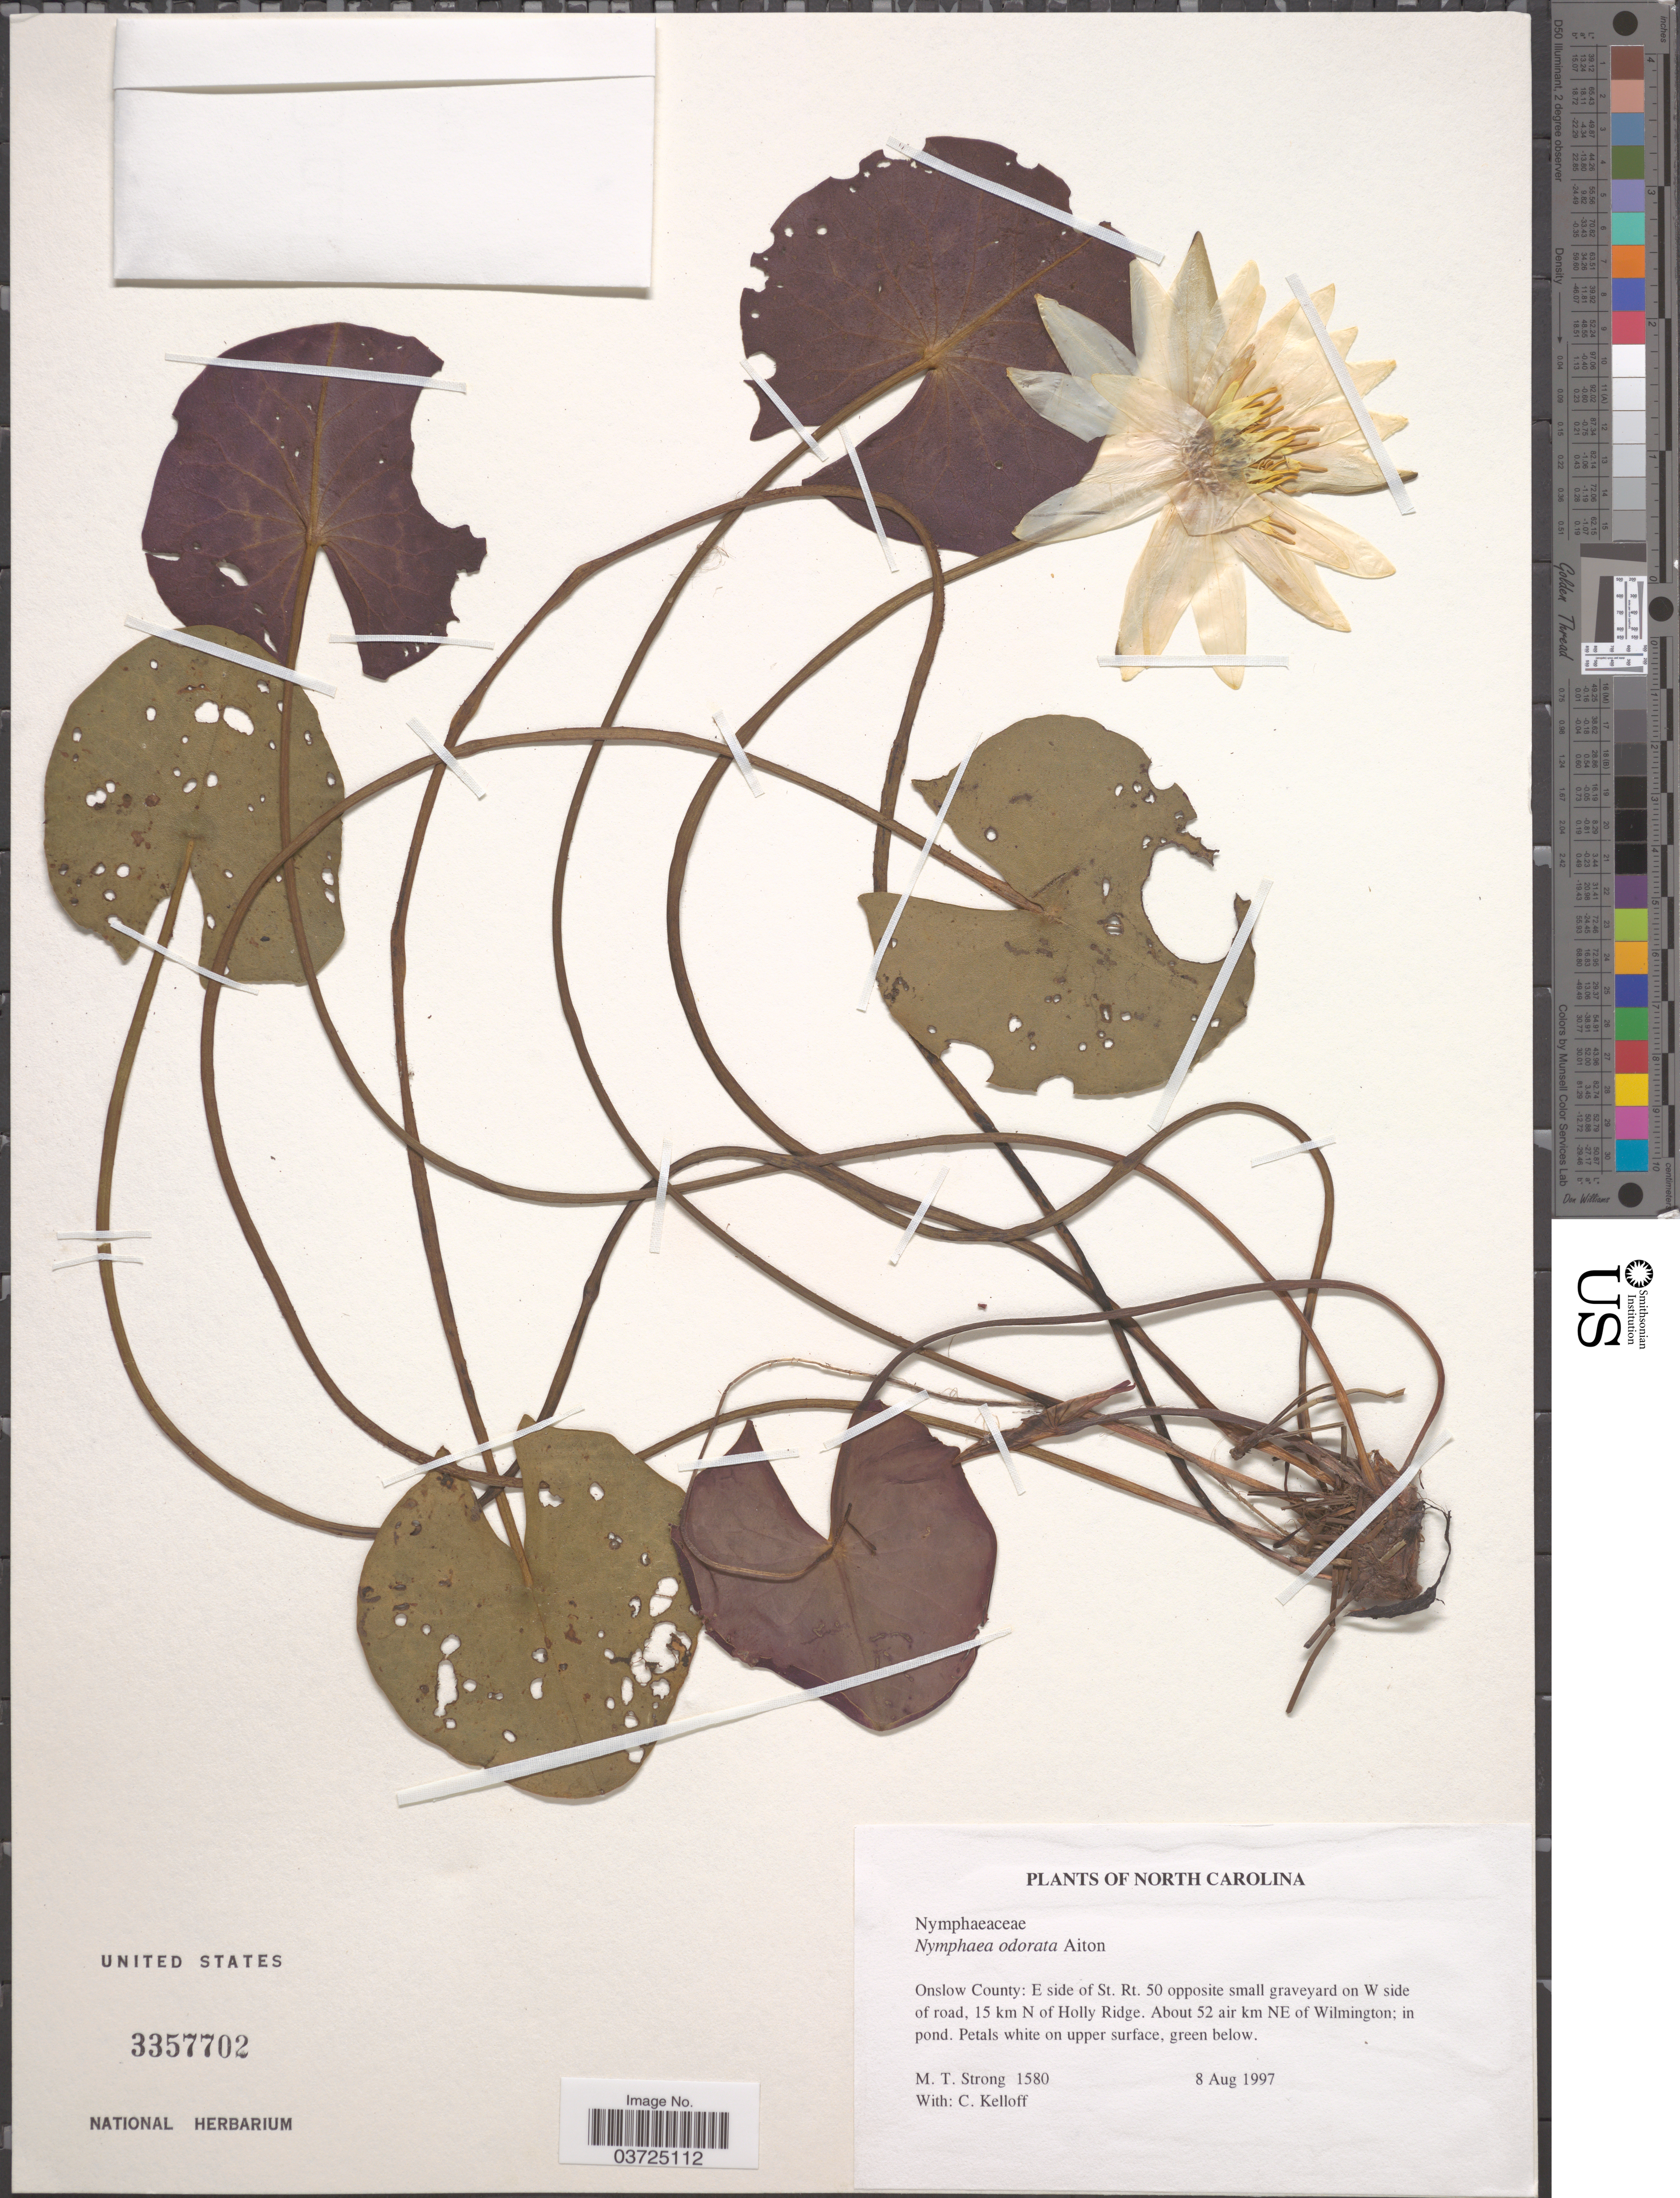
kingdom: Plantae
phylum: Tracheophyta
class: Magnoliopsida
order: Nymphaeales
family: Nymphaeaceae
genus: Nymphaea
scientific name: Nymphaea odorata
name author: Aiton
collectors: M. T. Strong & C. L. Kelloff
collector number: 1580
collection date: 1997-08-08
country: United States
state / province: North Carolina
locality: Onslow County: E side of St. Rt. 50 opposite small graveyard on W side of road, 15 km N of Holly Ridge. About 52 air km NE of Wilmington.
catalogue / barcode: US 3357702